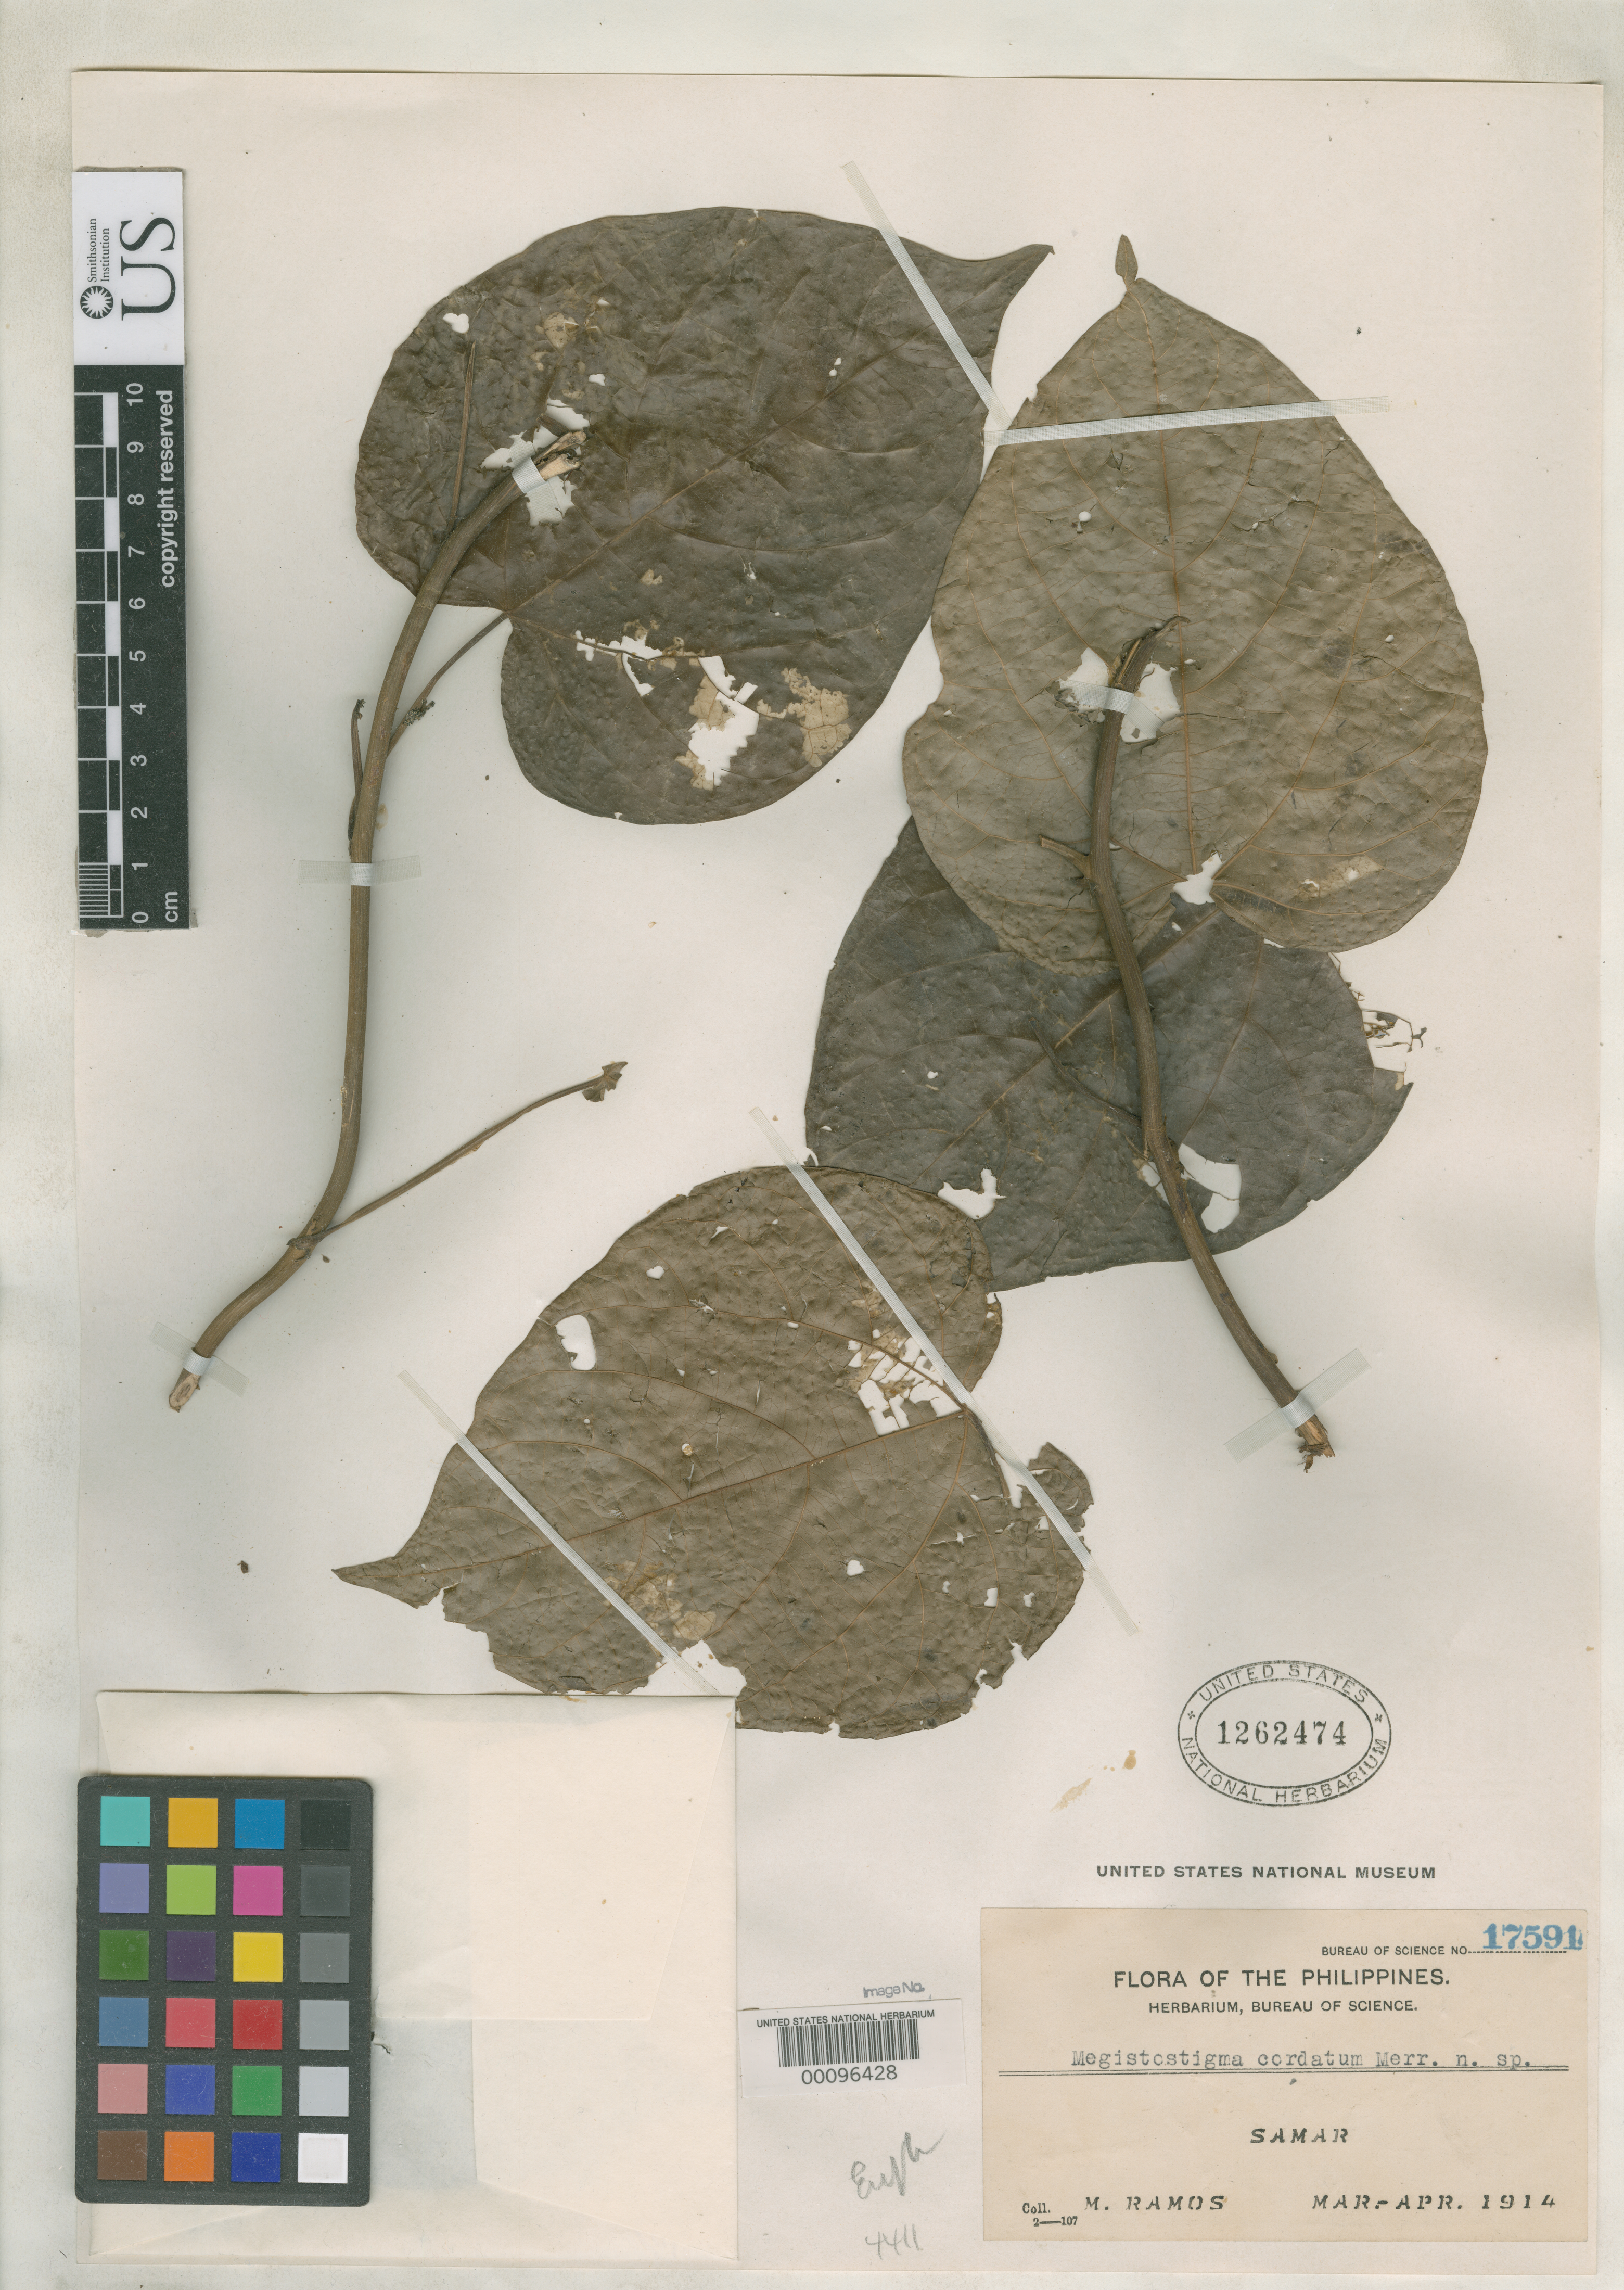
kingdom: Plantae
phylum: Tracheophyta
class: Magnoliopsida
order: Malpighiales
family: Euphorbiaceae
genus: Megistostigma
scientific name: Megistostigma cordatum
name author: Merr.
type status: Isotype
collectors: M. Ramos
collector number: Bur. Sci. 17591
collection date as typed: Mar 1914 to -- Apr 1914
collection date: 1914-03/1914-04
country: Philippines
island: Samar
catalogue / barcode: US 1262474